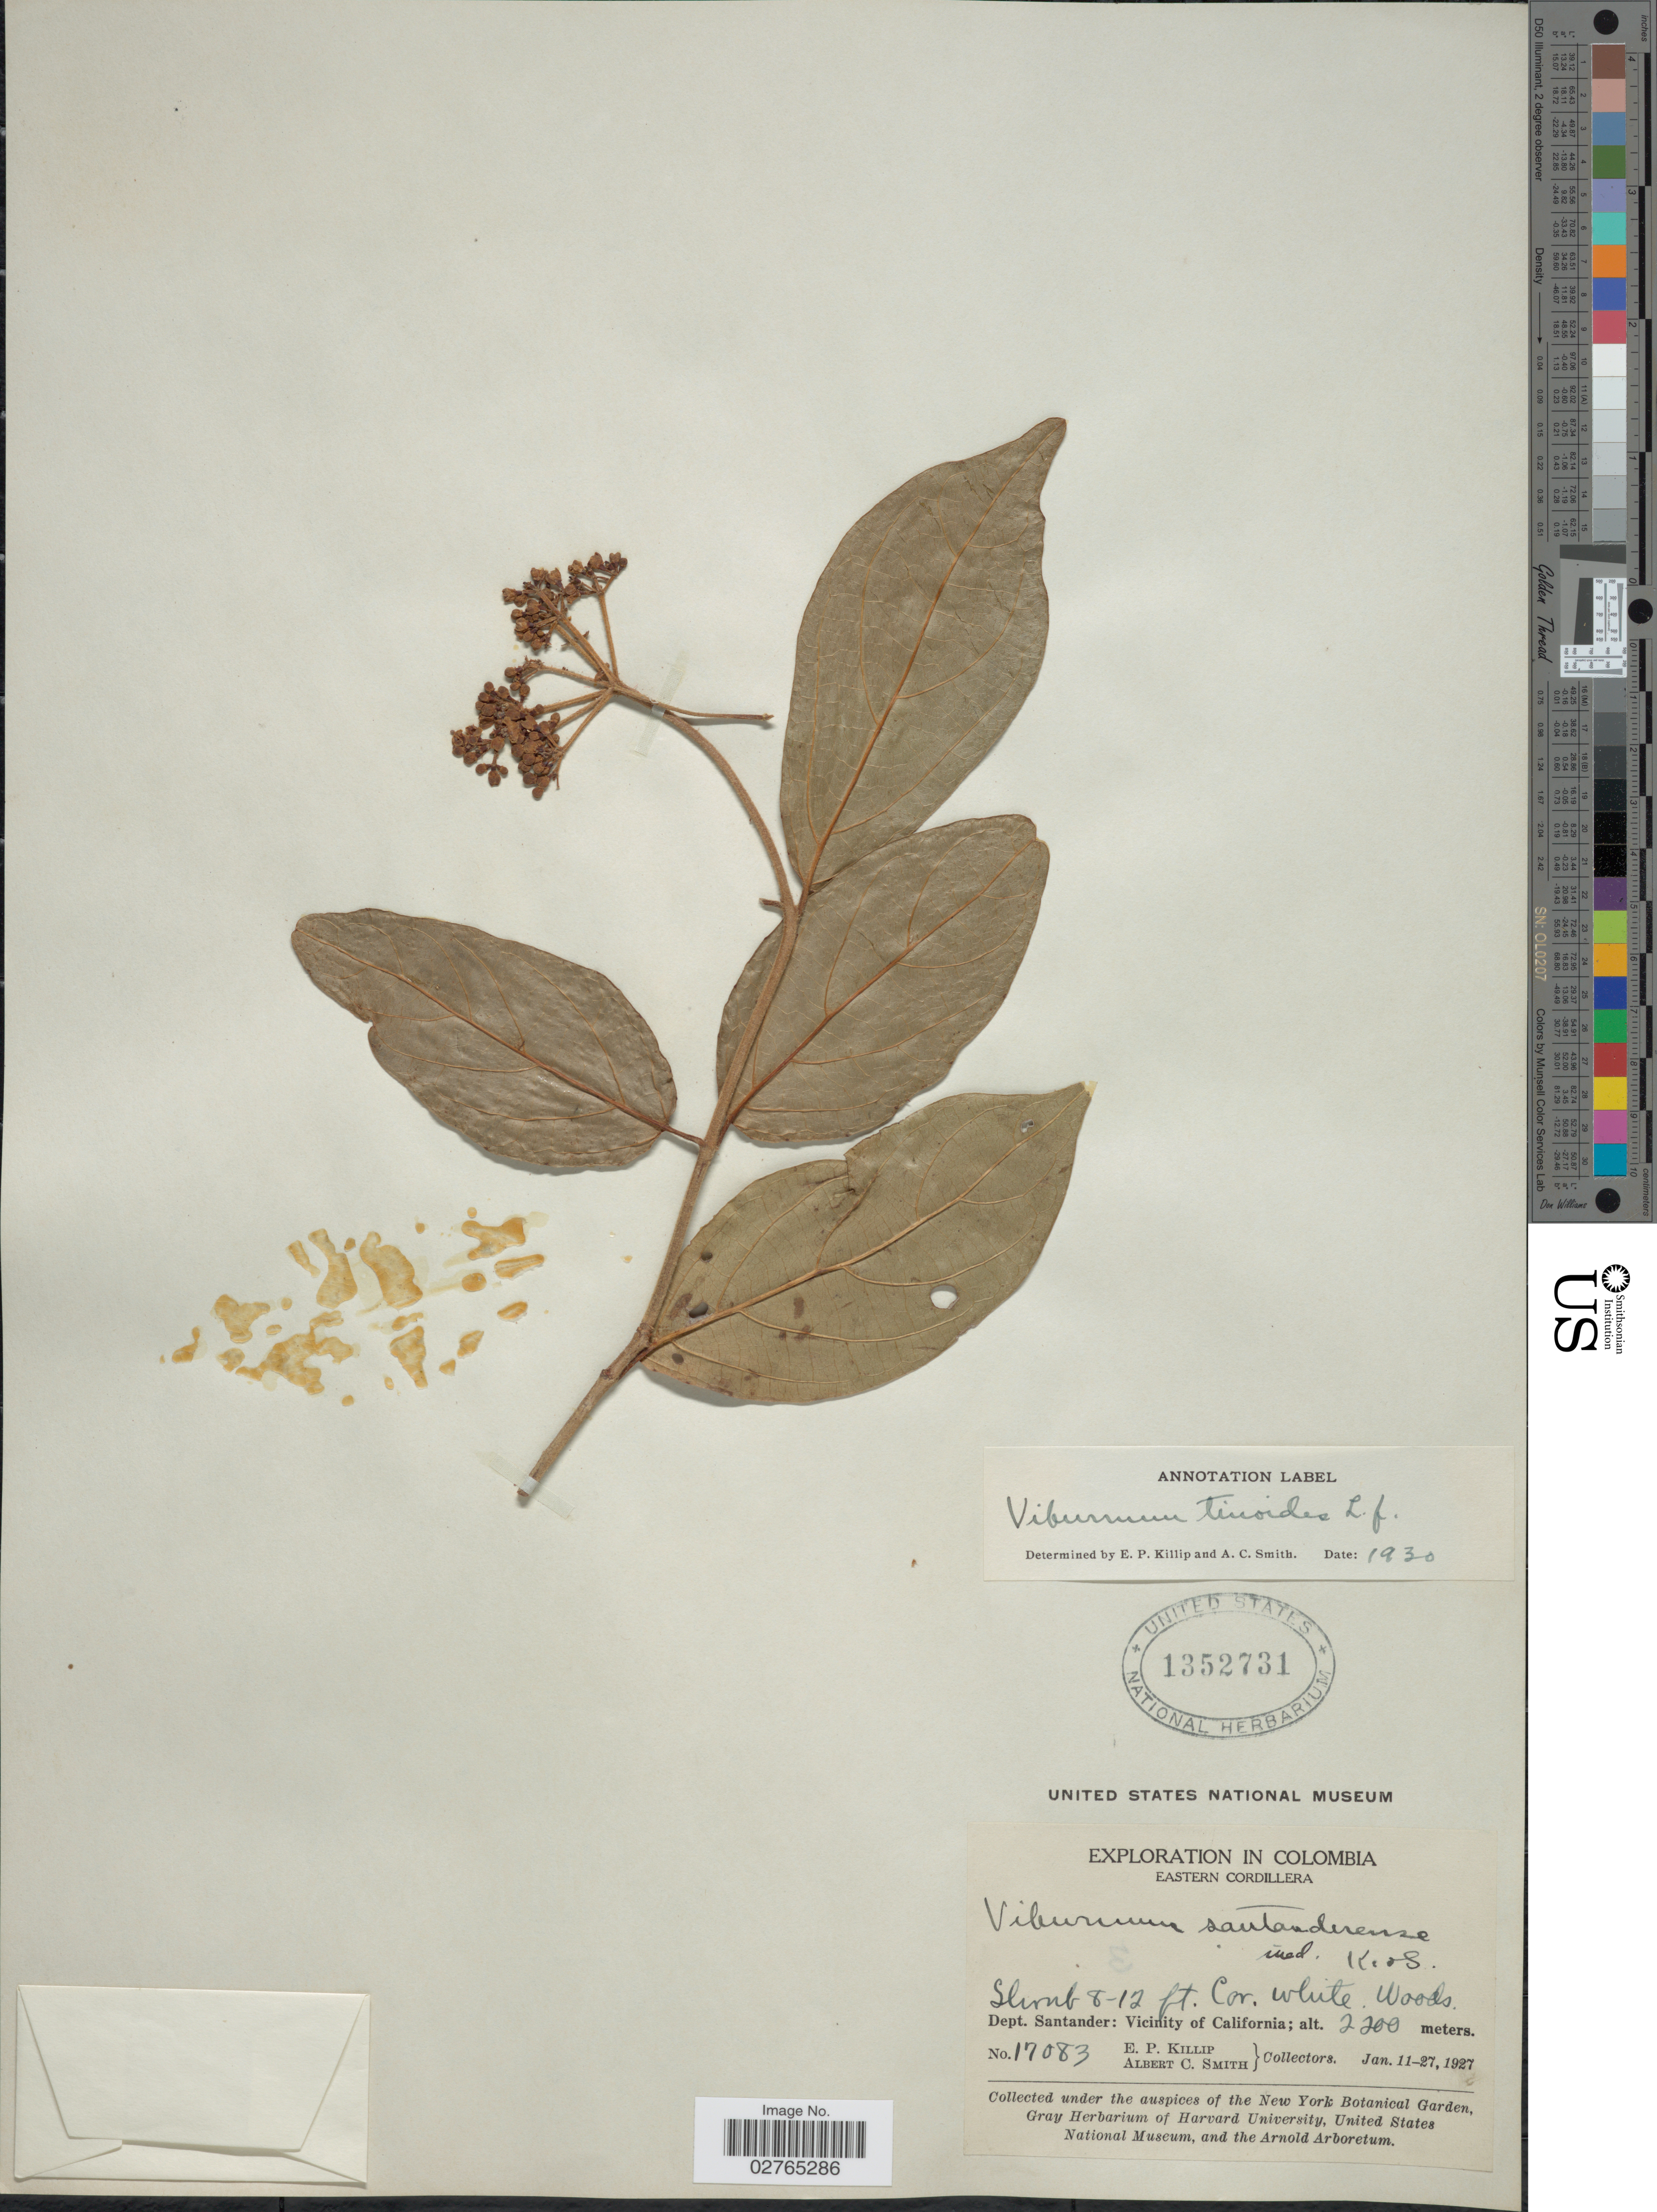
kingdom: Plantae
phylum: Tracheophyta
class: Magnoliopsida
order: Dipsacales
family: Viburnaceae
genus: Viburnum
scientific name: Viburnum tinoides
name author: L. f.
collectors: E. P. Killip & A. C. Smith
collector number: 17083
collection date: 1927-01-11/1927-01-27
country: Colombia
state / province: Santander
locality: Eastern Cordillera. Dept. Santander: Vicinity of California.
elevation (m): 2200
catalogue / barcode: US 1352731